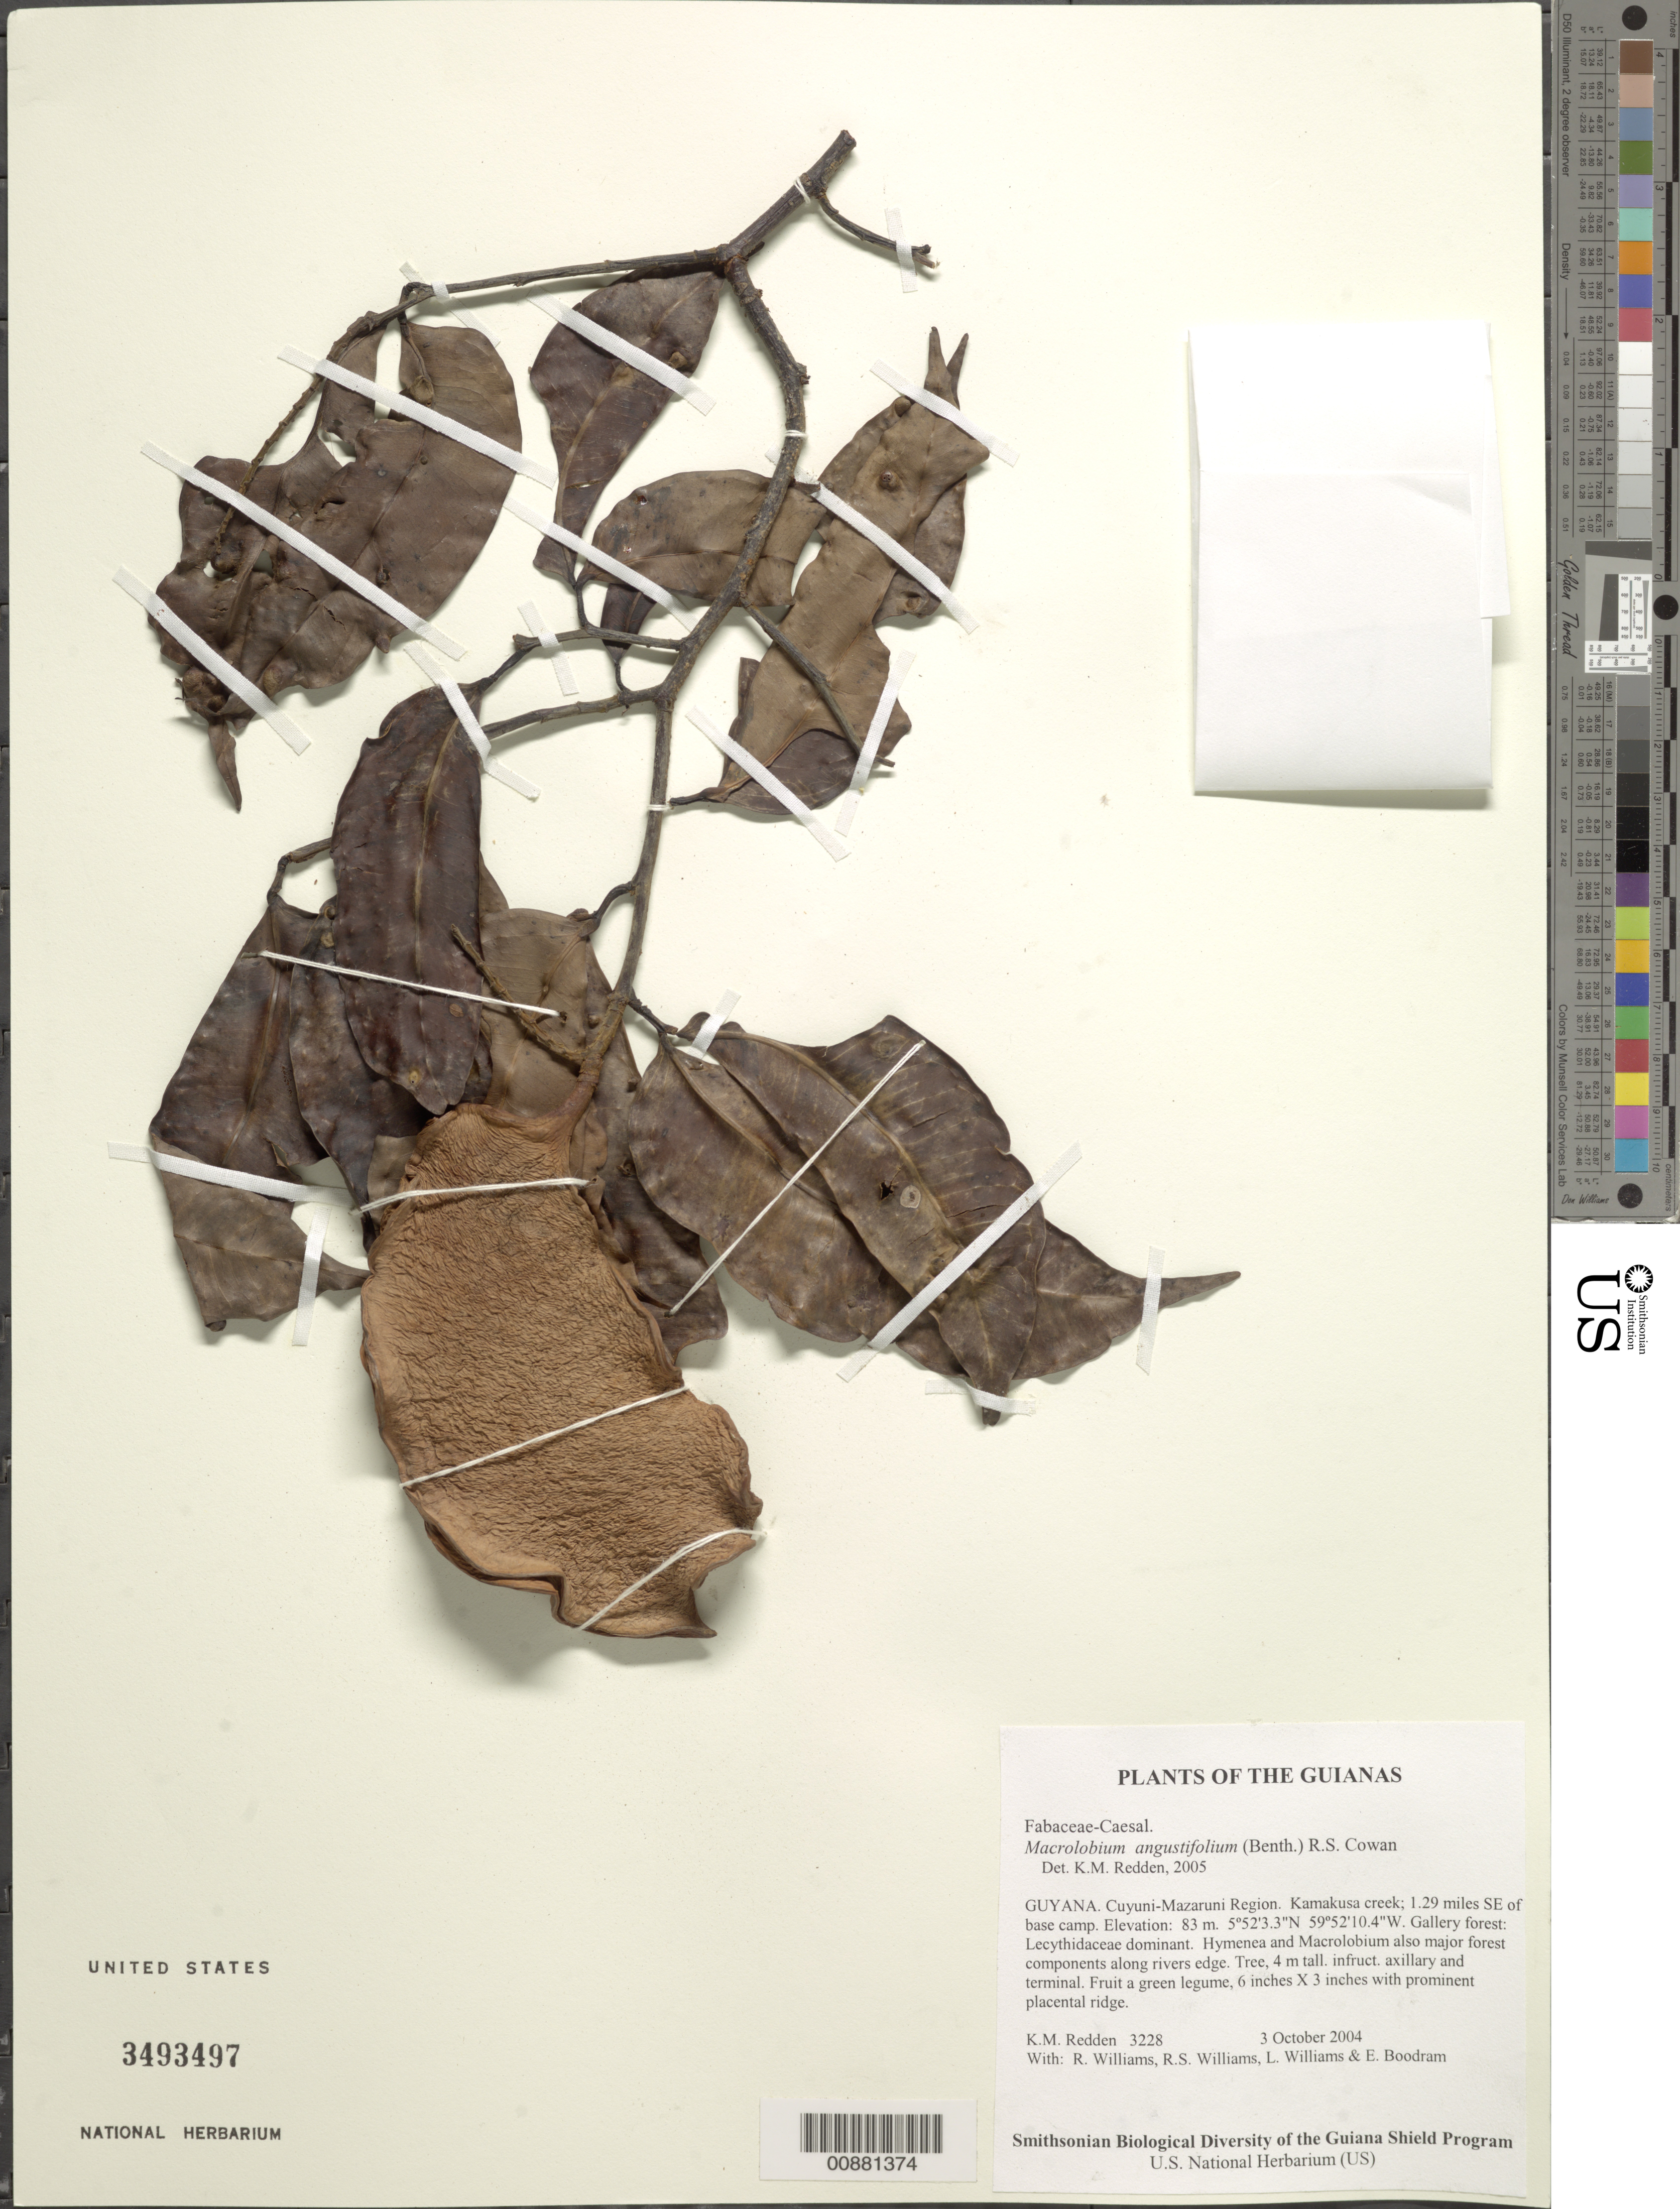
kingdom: Plantae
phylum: Tracheophyta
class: Magnoliopsida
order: Fabales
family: Fabaceae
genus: Macrolobium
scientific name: Macrolobium angustifolium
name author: (Benth.) R.S. Cowan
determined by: Redden, K. M.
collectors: K. M. Redden, R. Williams, R. S. Williams, L. Williams & E. Boodram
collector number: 3228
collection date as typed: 3 October 2004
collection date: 2004-10-03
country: Guyana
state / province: Cuyuni-Mazaruni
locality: Kamakusa creek; 1.29 miles SE of base camp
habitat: Gallery forest: Lecythidaceae dominant. Hymenea and Macrolobium also major forest components along river edge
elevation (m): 83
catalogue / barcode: US 3493497